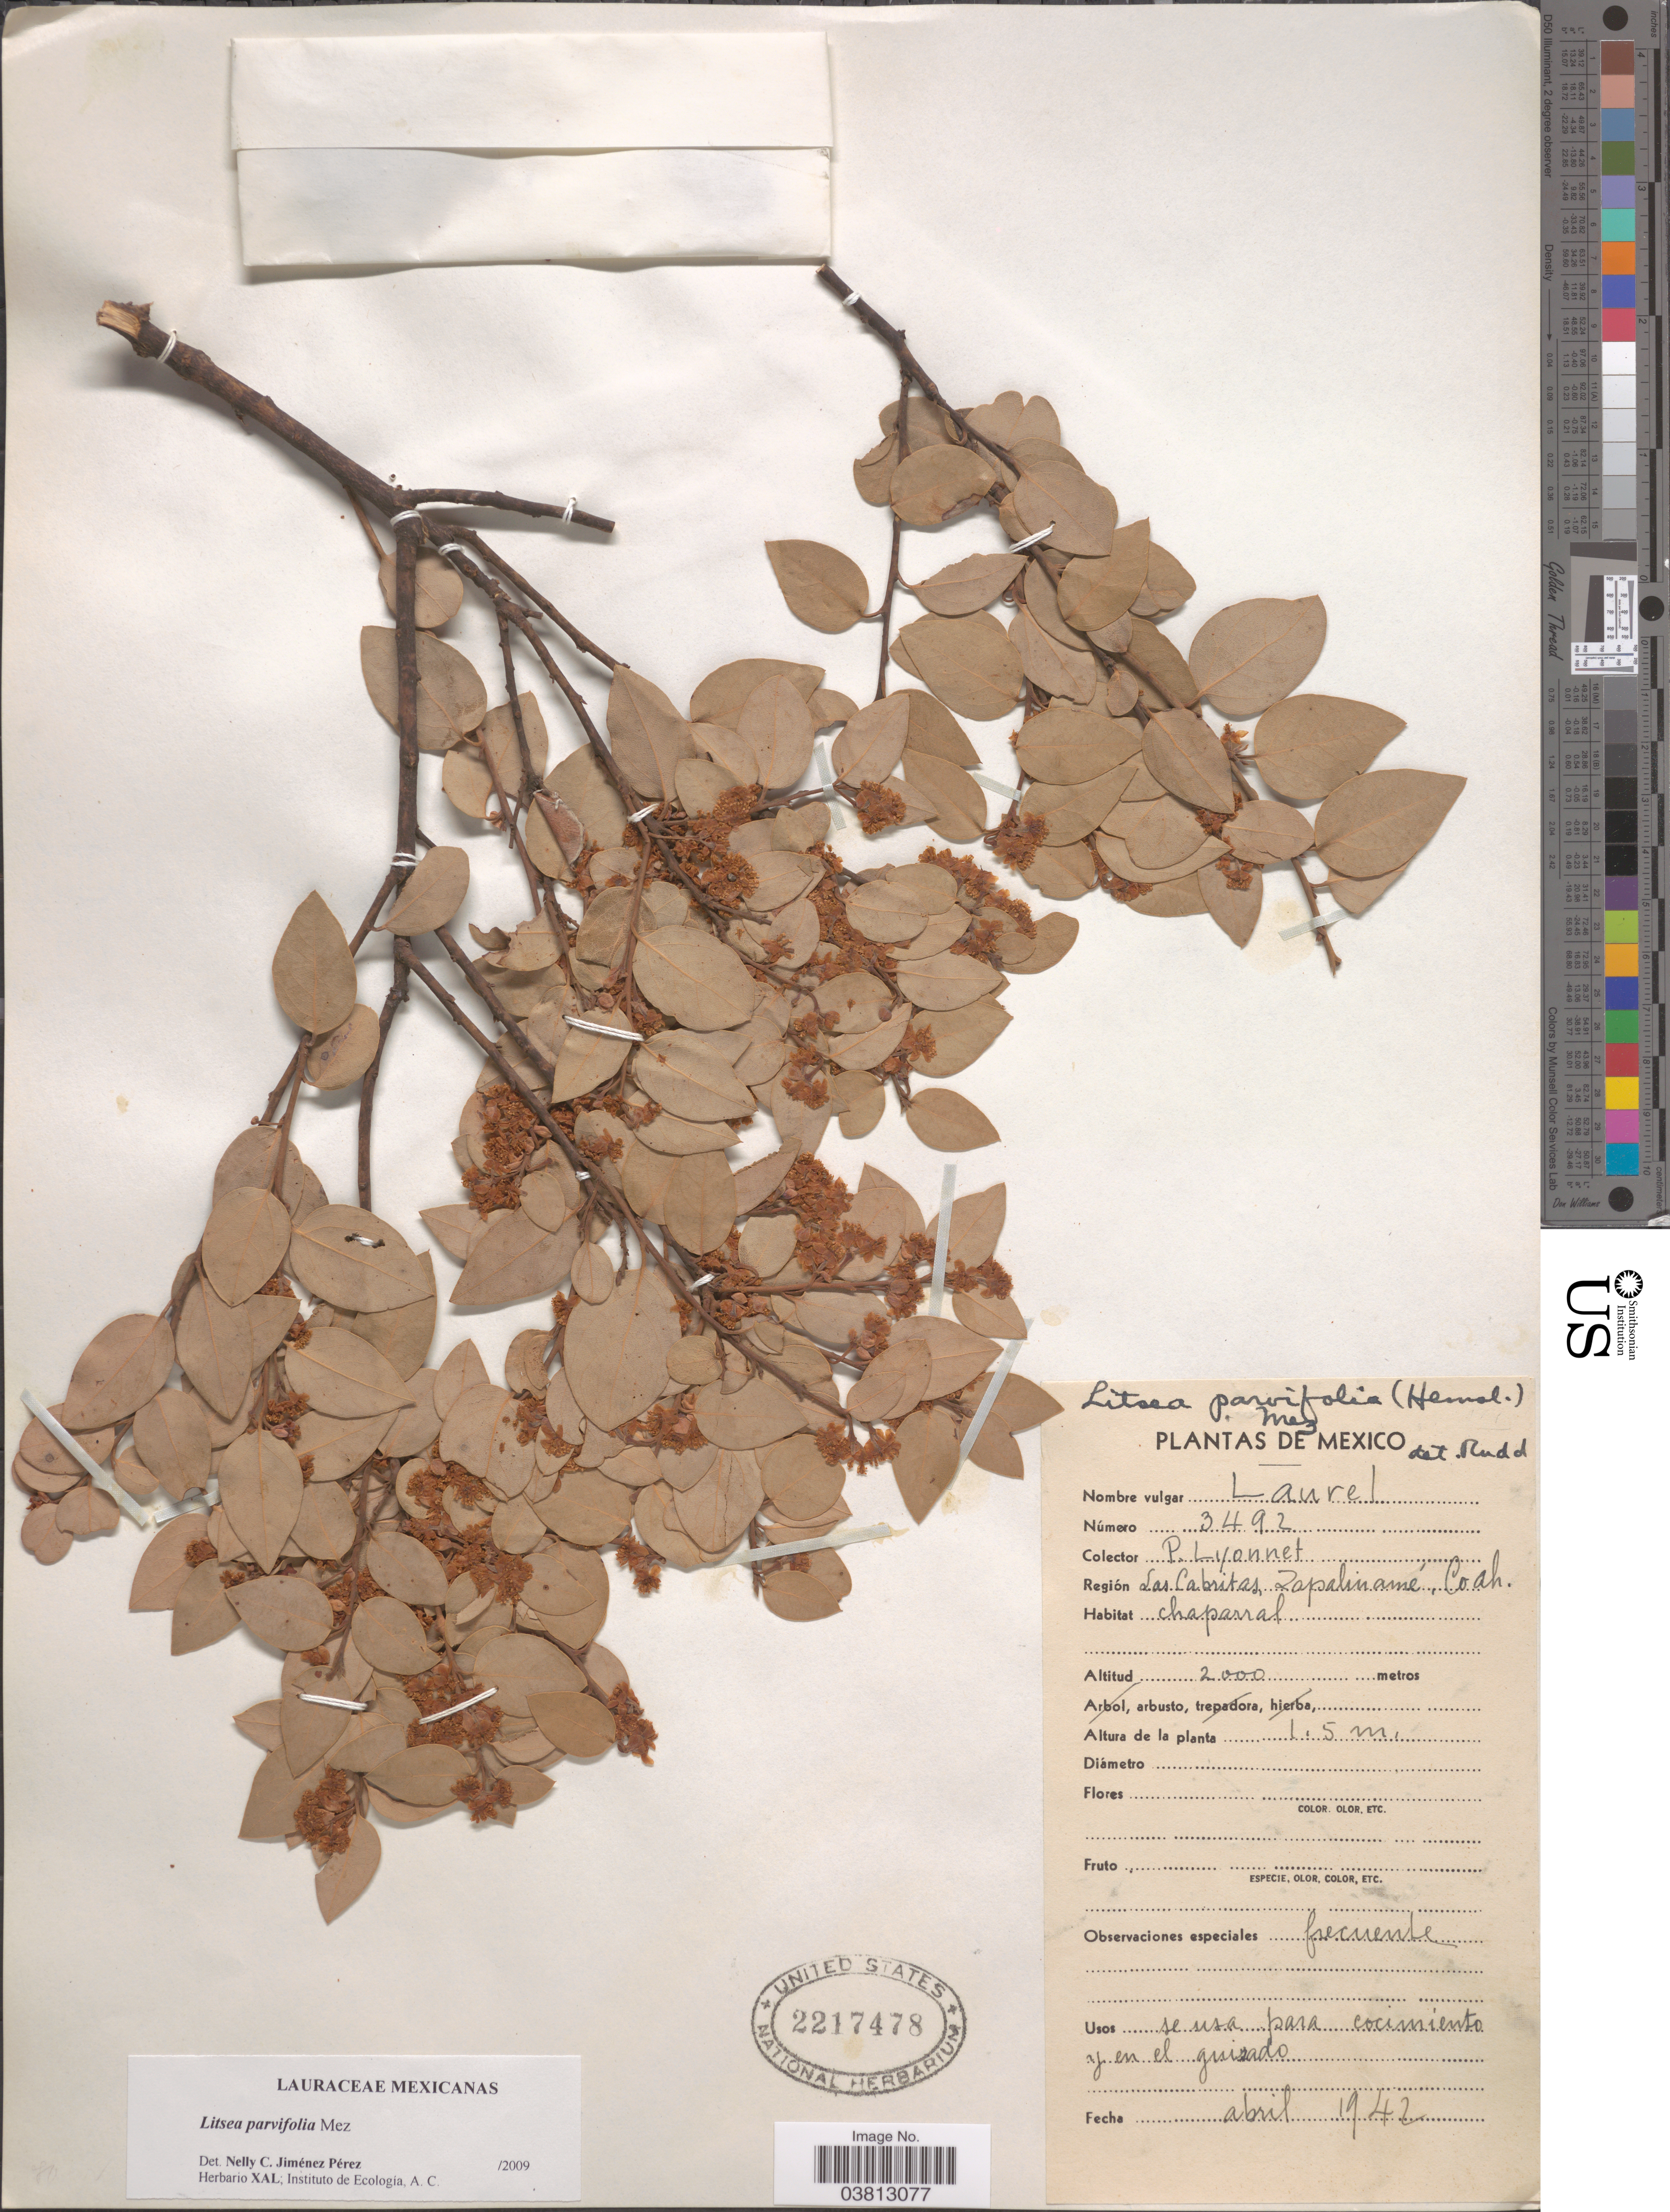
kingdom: Plantae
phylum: Tracheophyta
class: Magnoliopsida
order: Laurales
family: Lauraceae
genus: Litsea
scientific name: Litsea schaffneri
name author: Bartlett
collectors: P. Lyonnet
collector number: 3492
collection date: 1942-04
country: Mexico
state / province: Coahuila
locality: Región las Cabritas, Zapalinamé.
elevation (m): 2000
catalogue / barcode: US 2217478